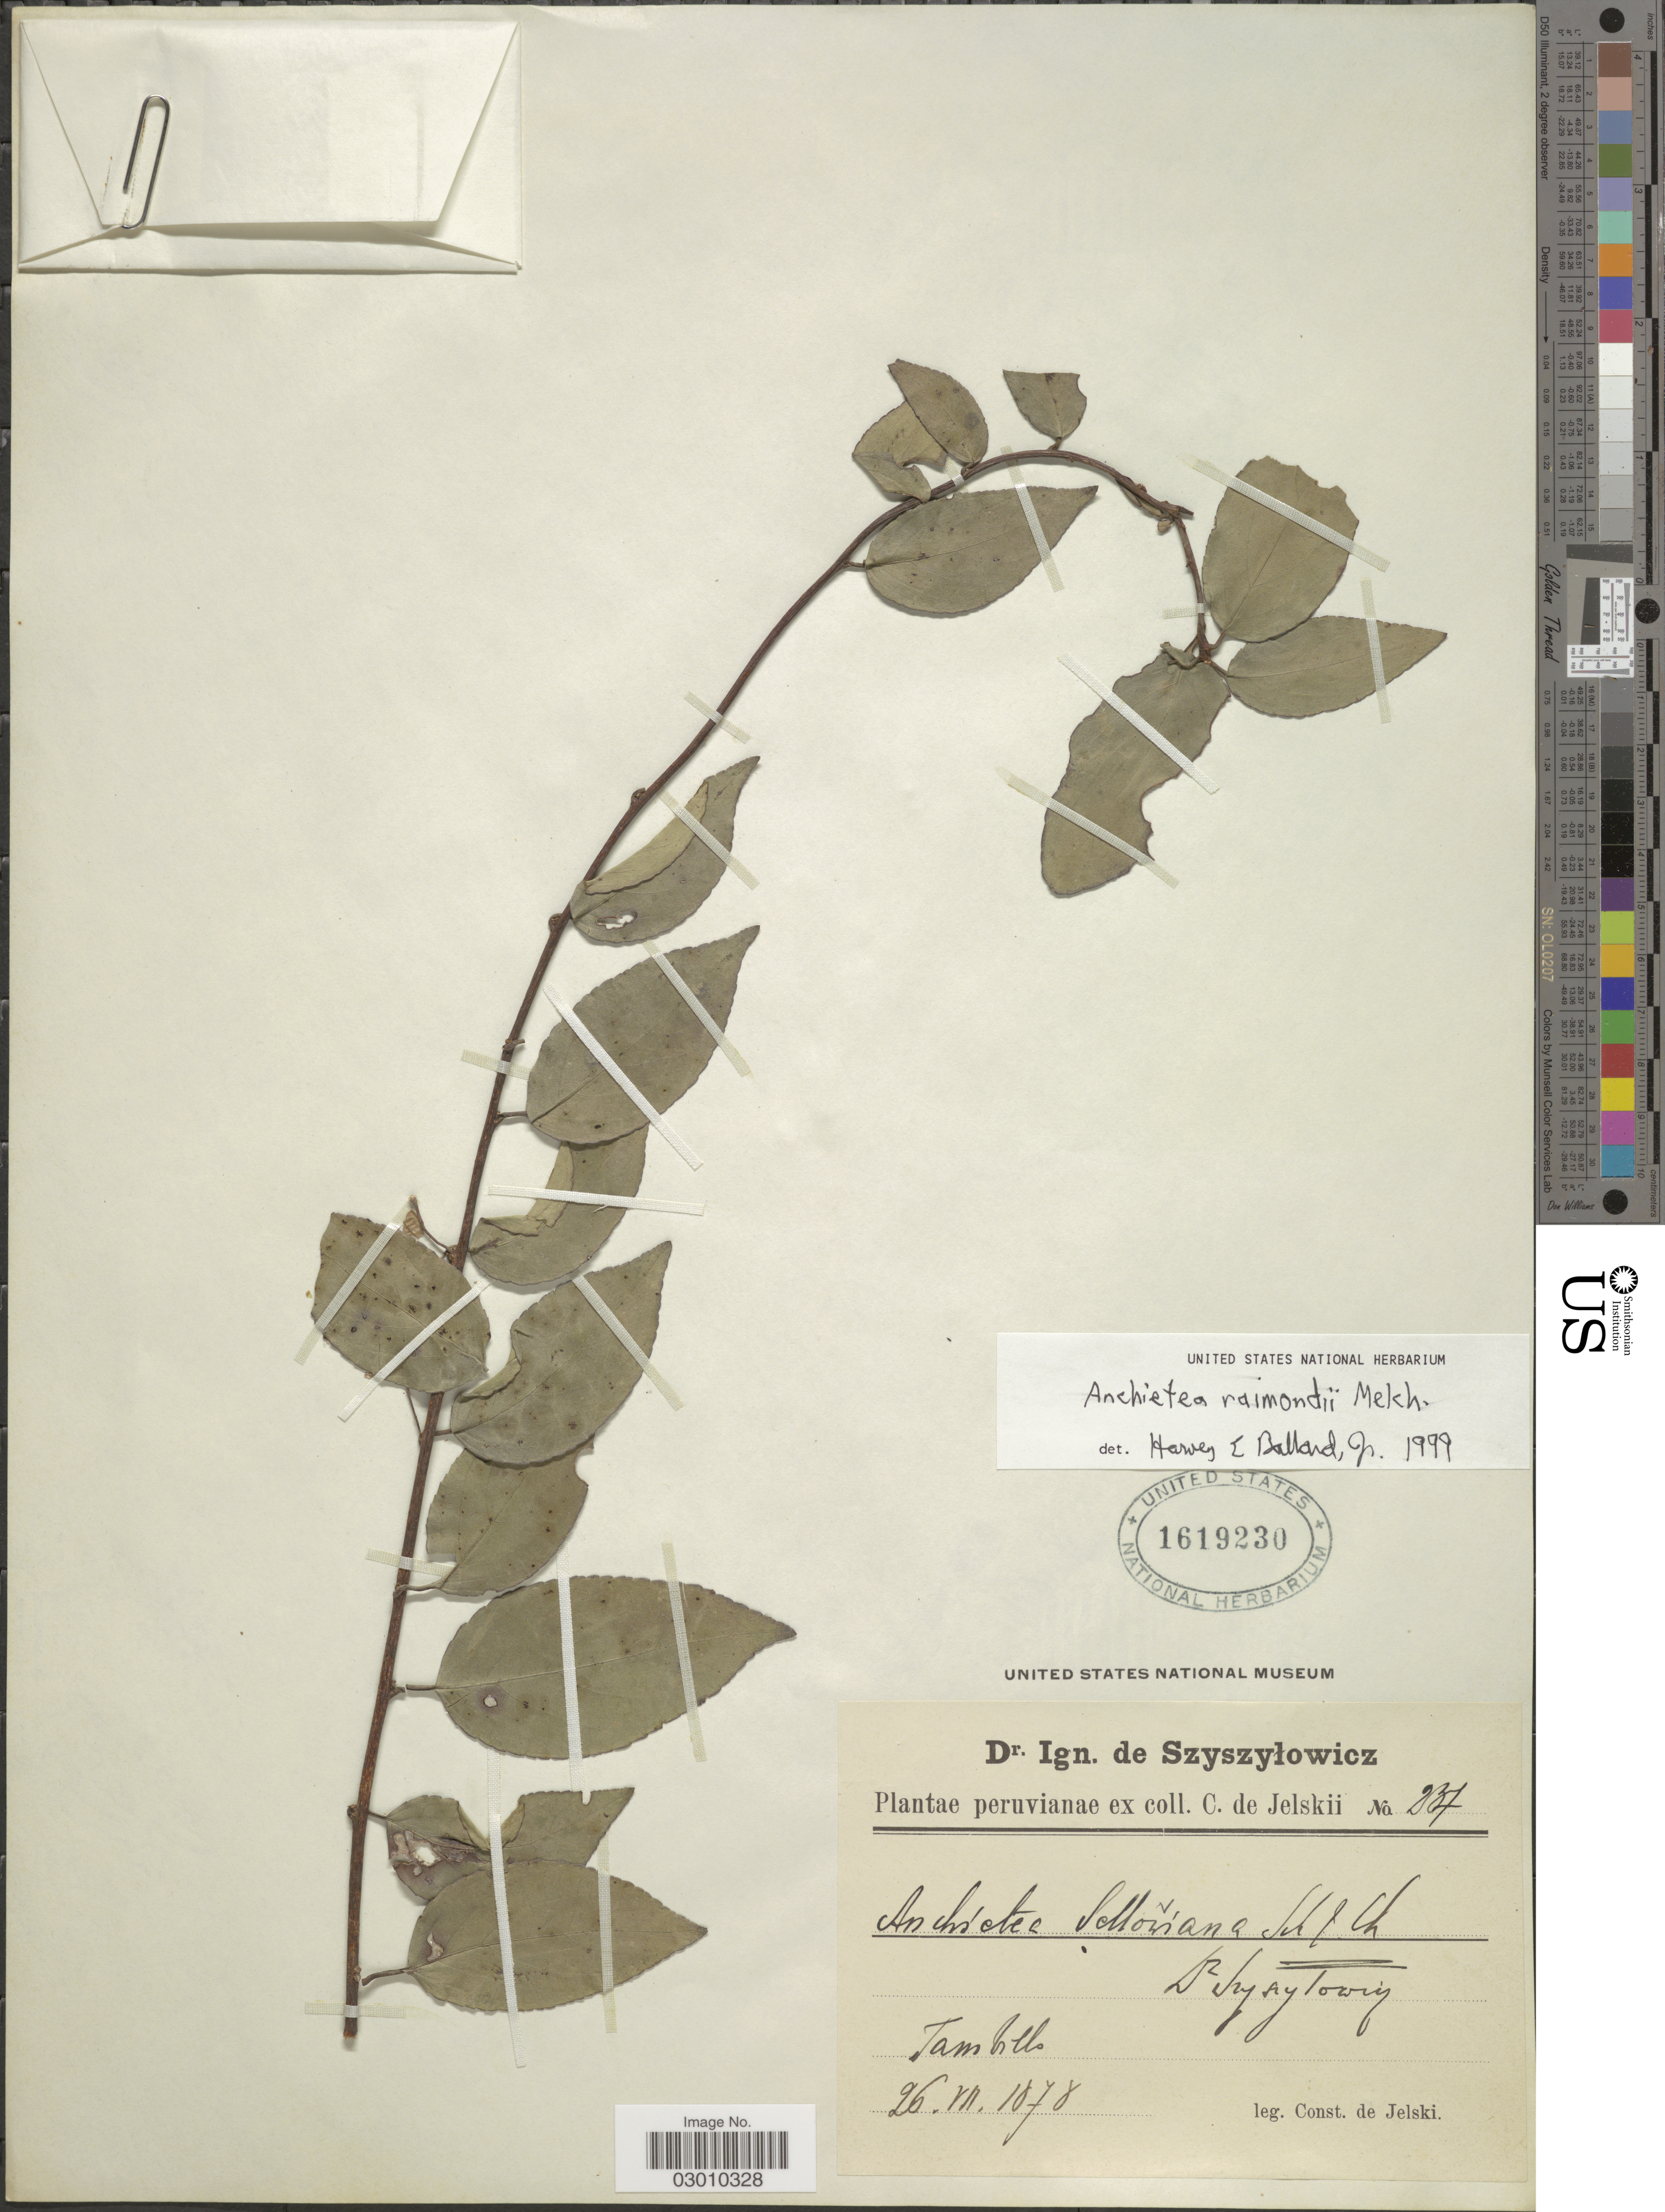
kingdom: Plantae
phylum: Tracheophyta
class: Magnoliopsida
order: Malpighiales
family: Violaceae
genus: Anchietea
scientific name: Anchietea raimondii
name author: Melch.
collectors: C. de Jelski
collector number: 237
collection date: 1878-07-26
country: Peru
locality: Tambillo.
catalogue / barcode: US 1619230